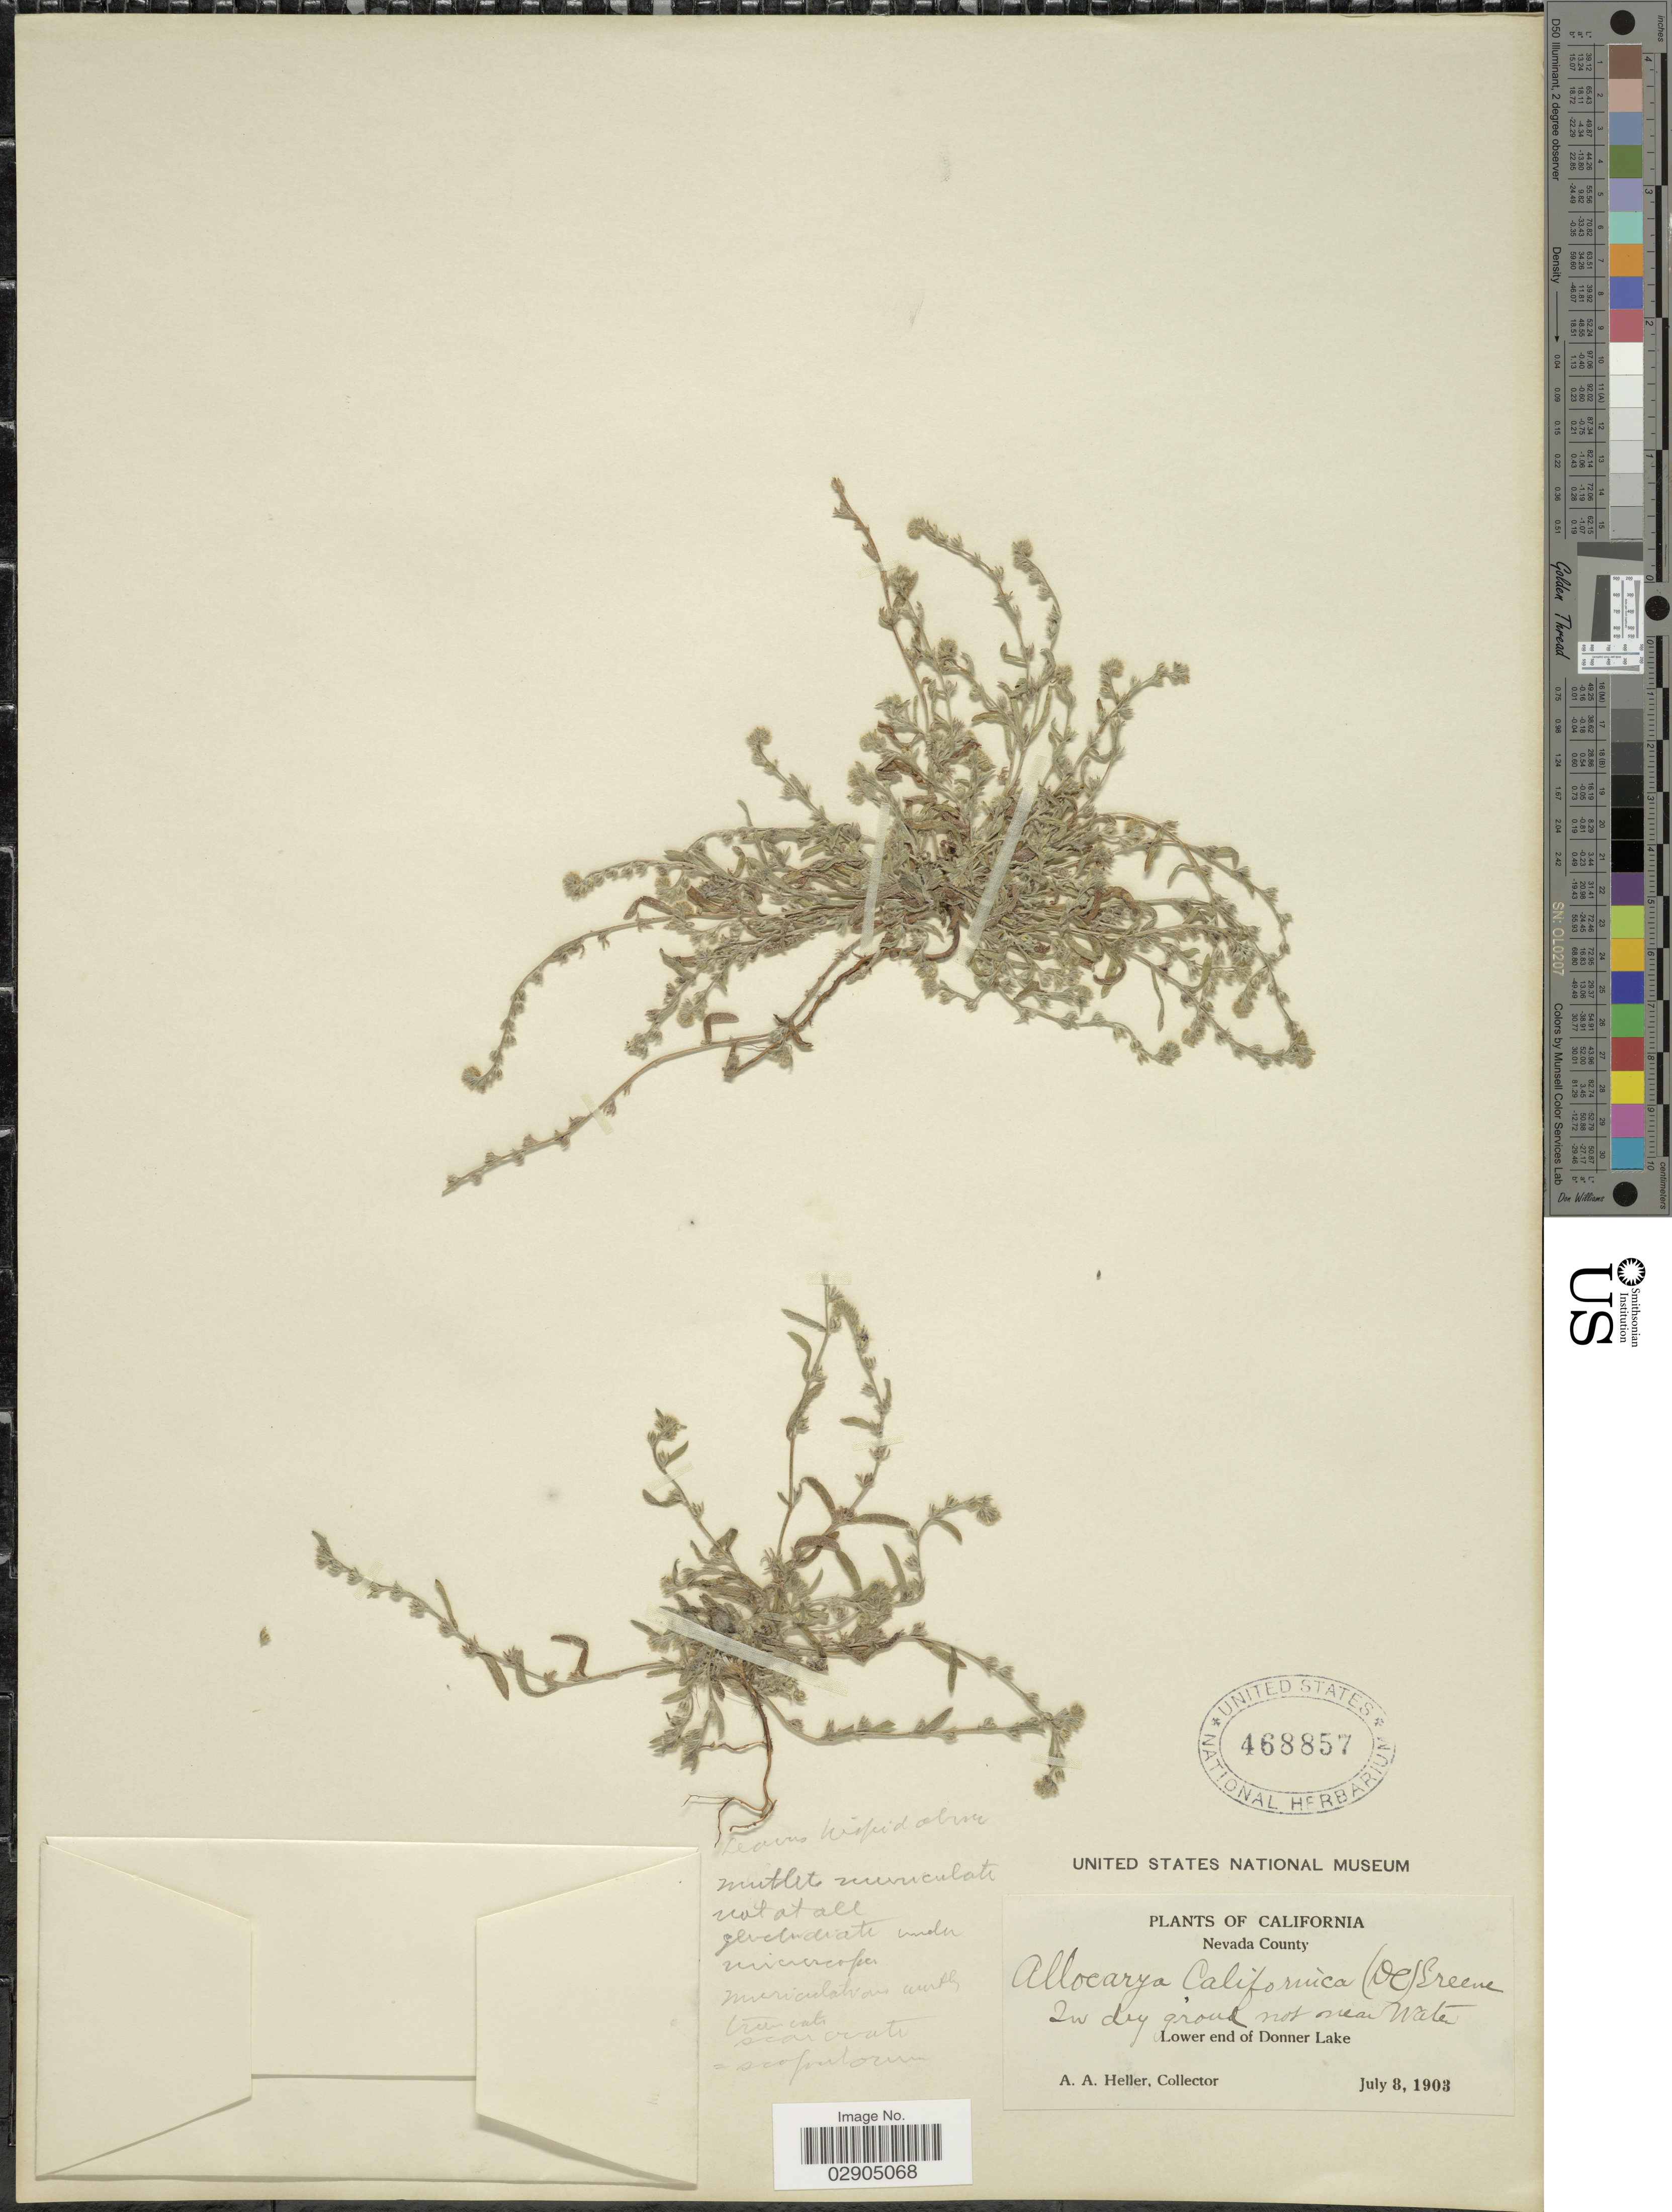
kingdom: Plantae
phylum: Tracheophyta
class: Magnoliopsida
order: Boraginales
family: Boraginaceae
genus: Allocarya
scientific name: Allocarya californica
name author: (Fisch. & C.A. Mey.) Greene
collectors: A. A. Heller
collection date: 1903-07-08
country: United States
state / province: California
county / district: Nevada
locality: Nevada County. Lower end of Donner Lake.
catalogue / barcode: US 468857